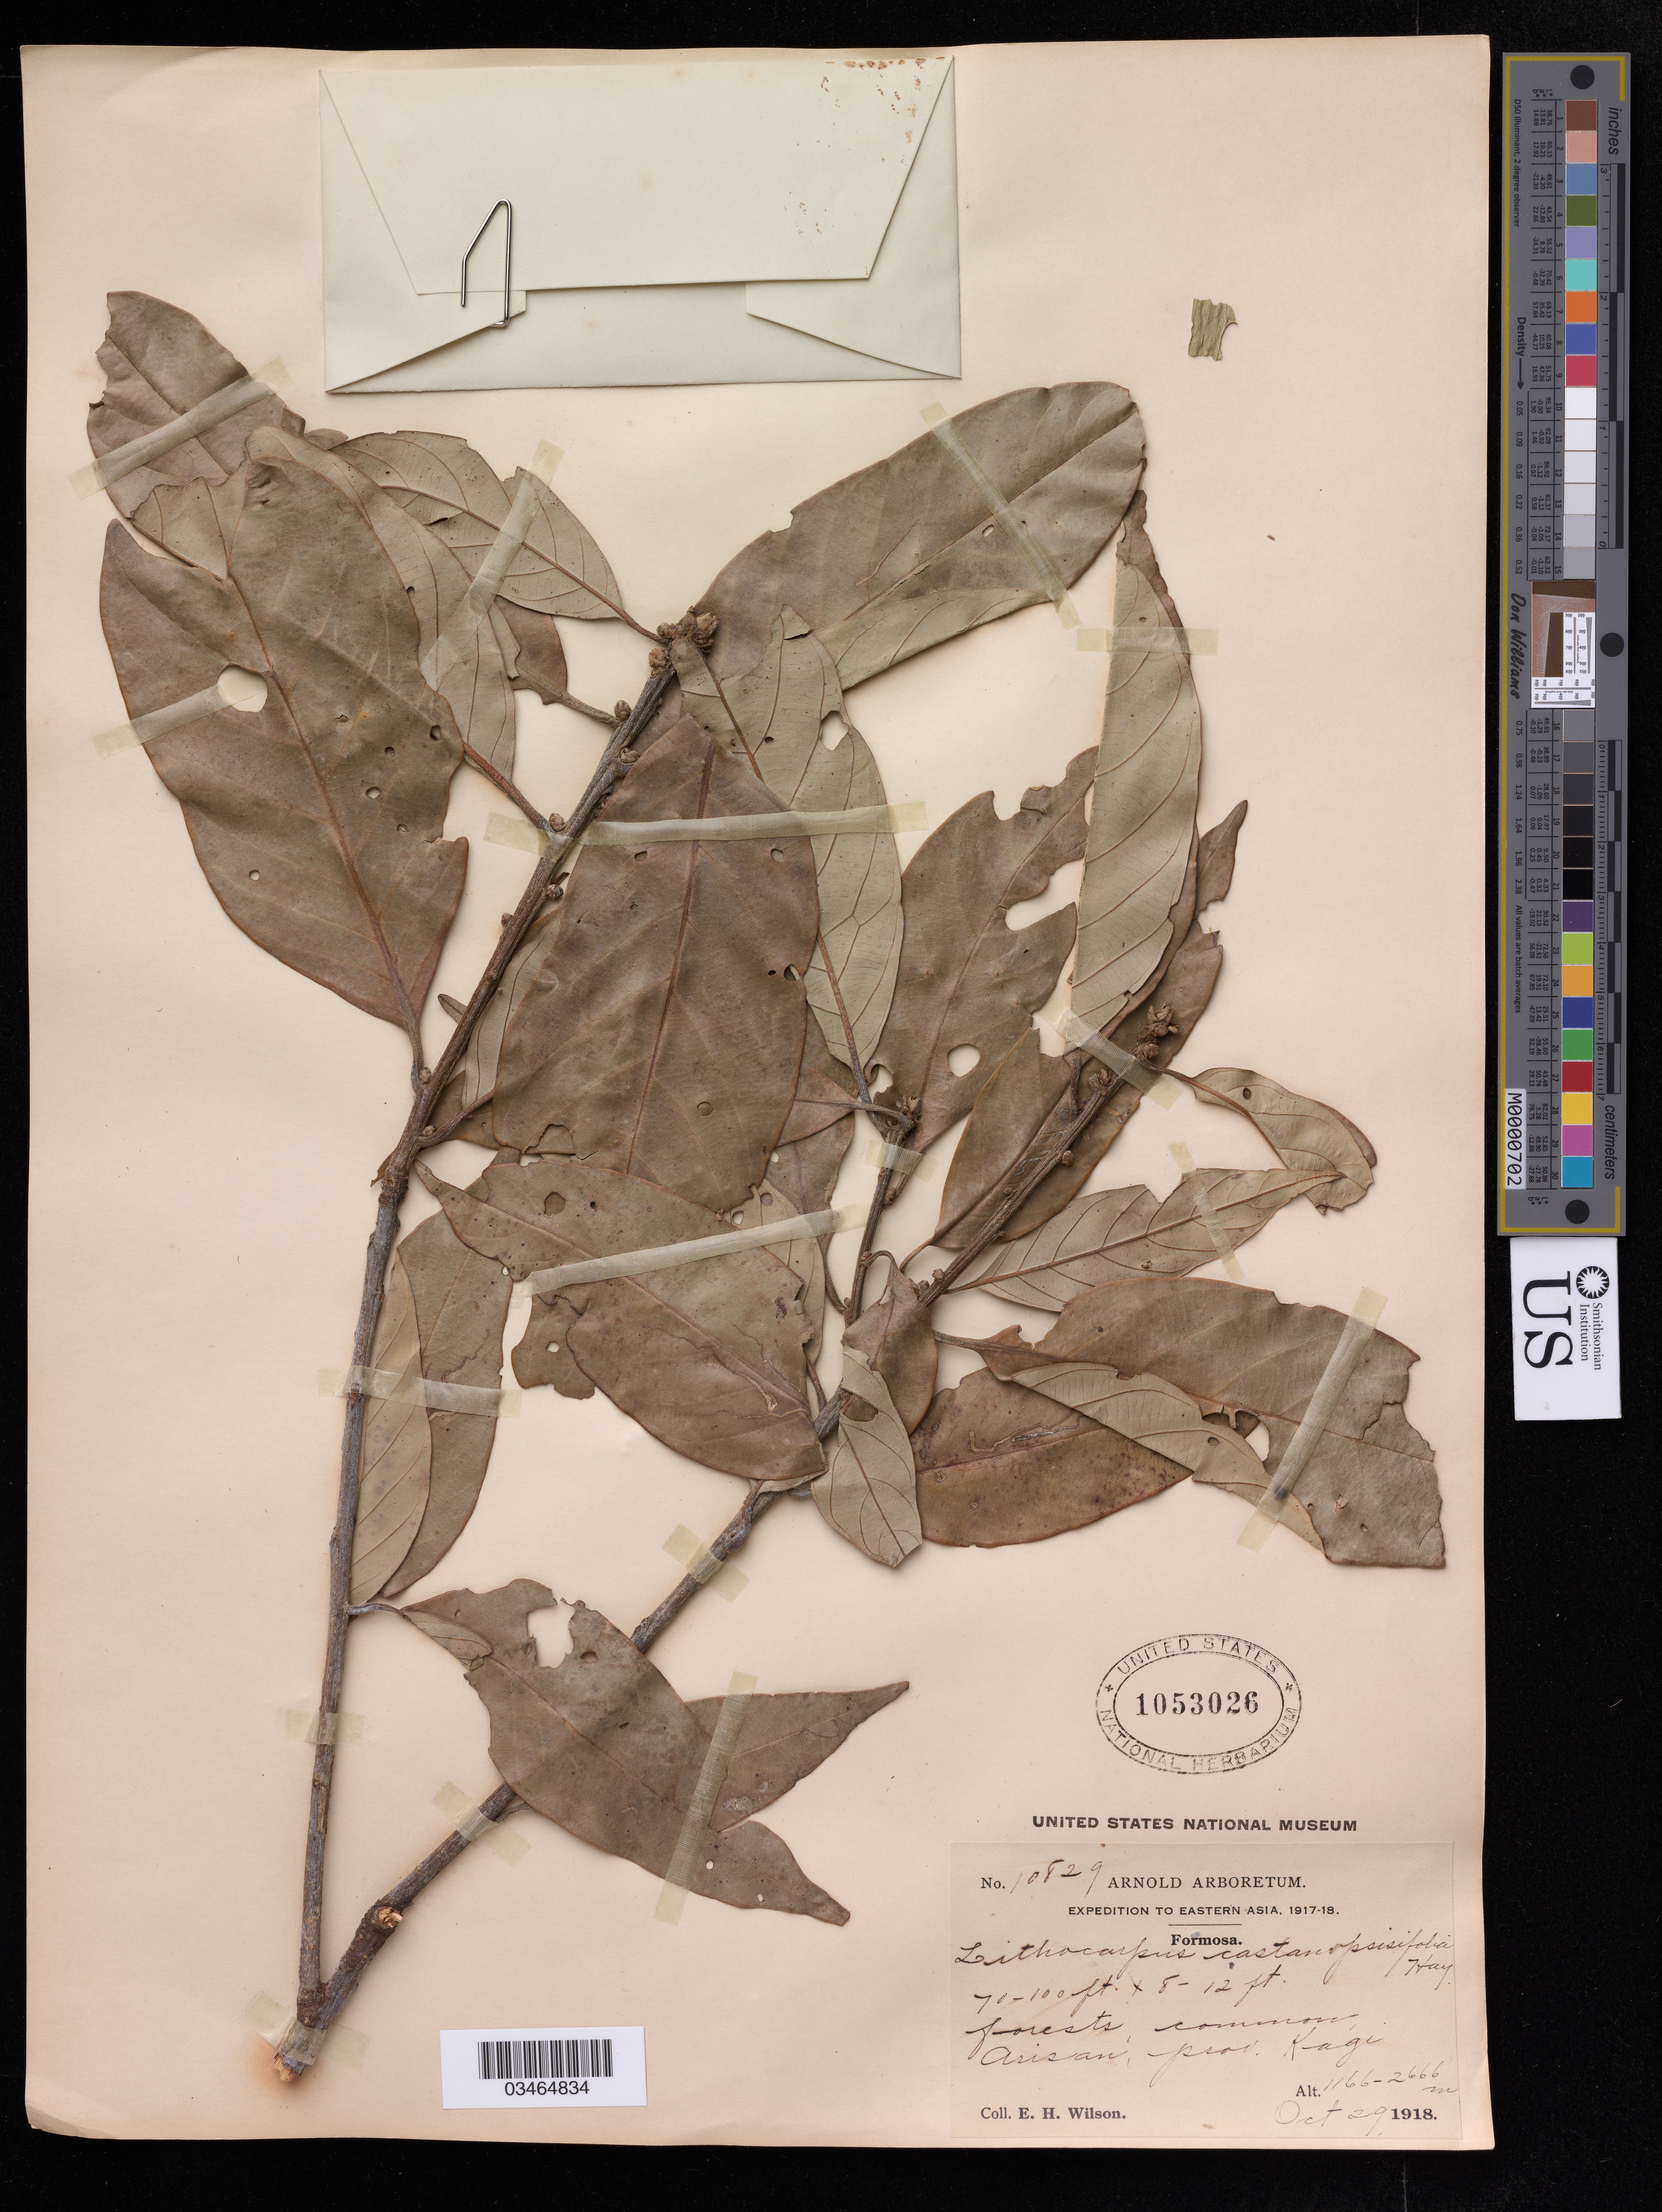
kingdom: Plantae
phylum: Tracheophyta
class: Magnoliopsida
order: Fagales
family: Fagaceae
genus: Lithocarpus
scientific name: Lithocarpus castanopsifolius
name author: (Hayata) Hayata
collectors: E. Wilson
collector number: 10829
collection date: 1918-10-29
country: Taiwan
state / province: Chiayi City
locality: Alishan Forest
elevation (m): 1166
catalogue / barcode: US 1053026